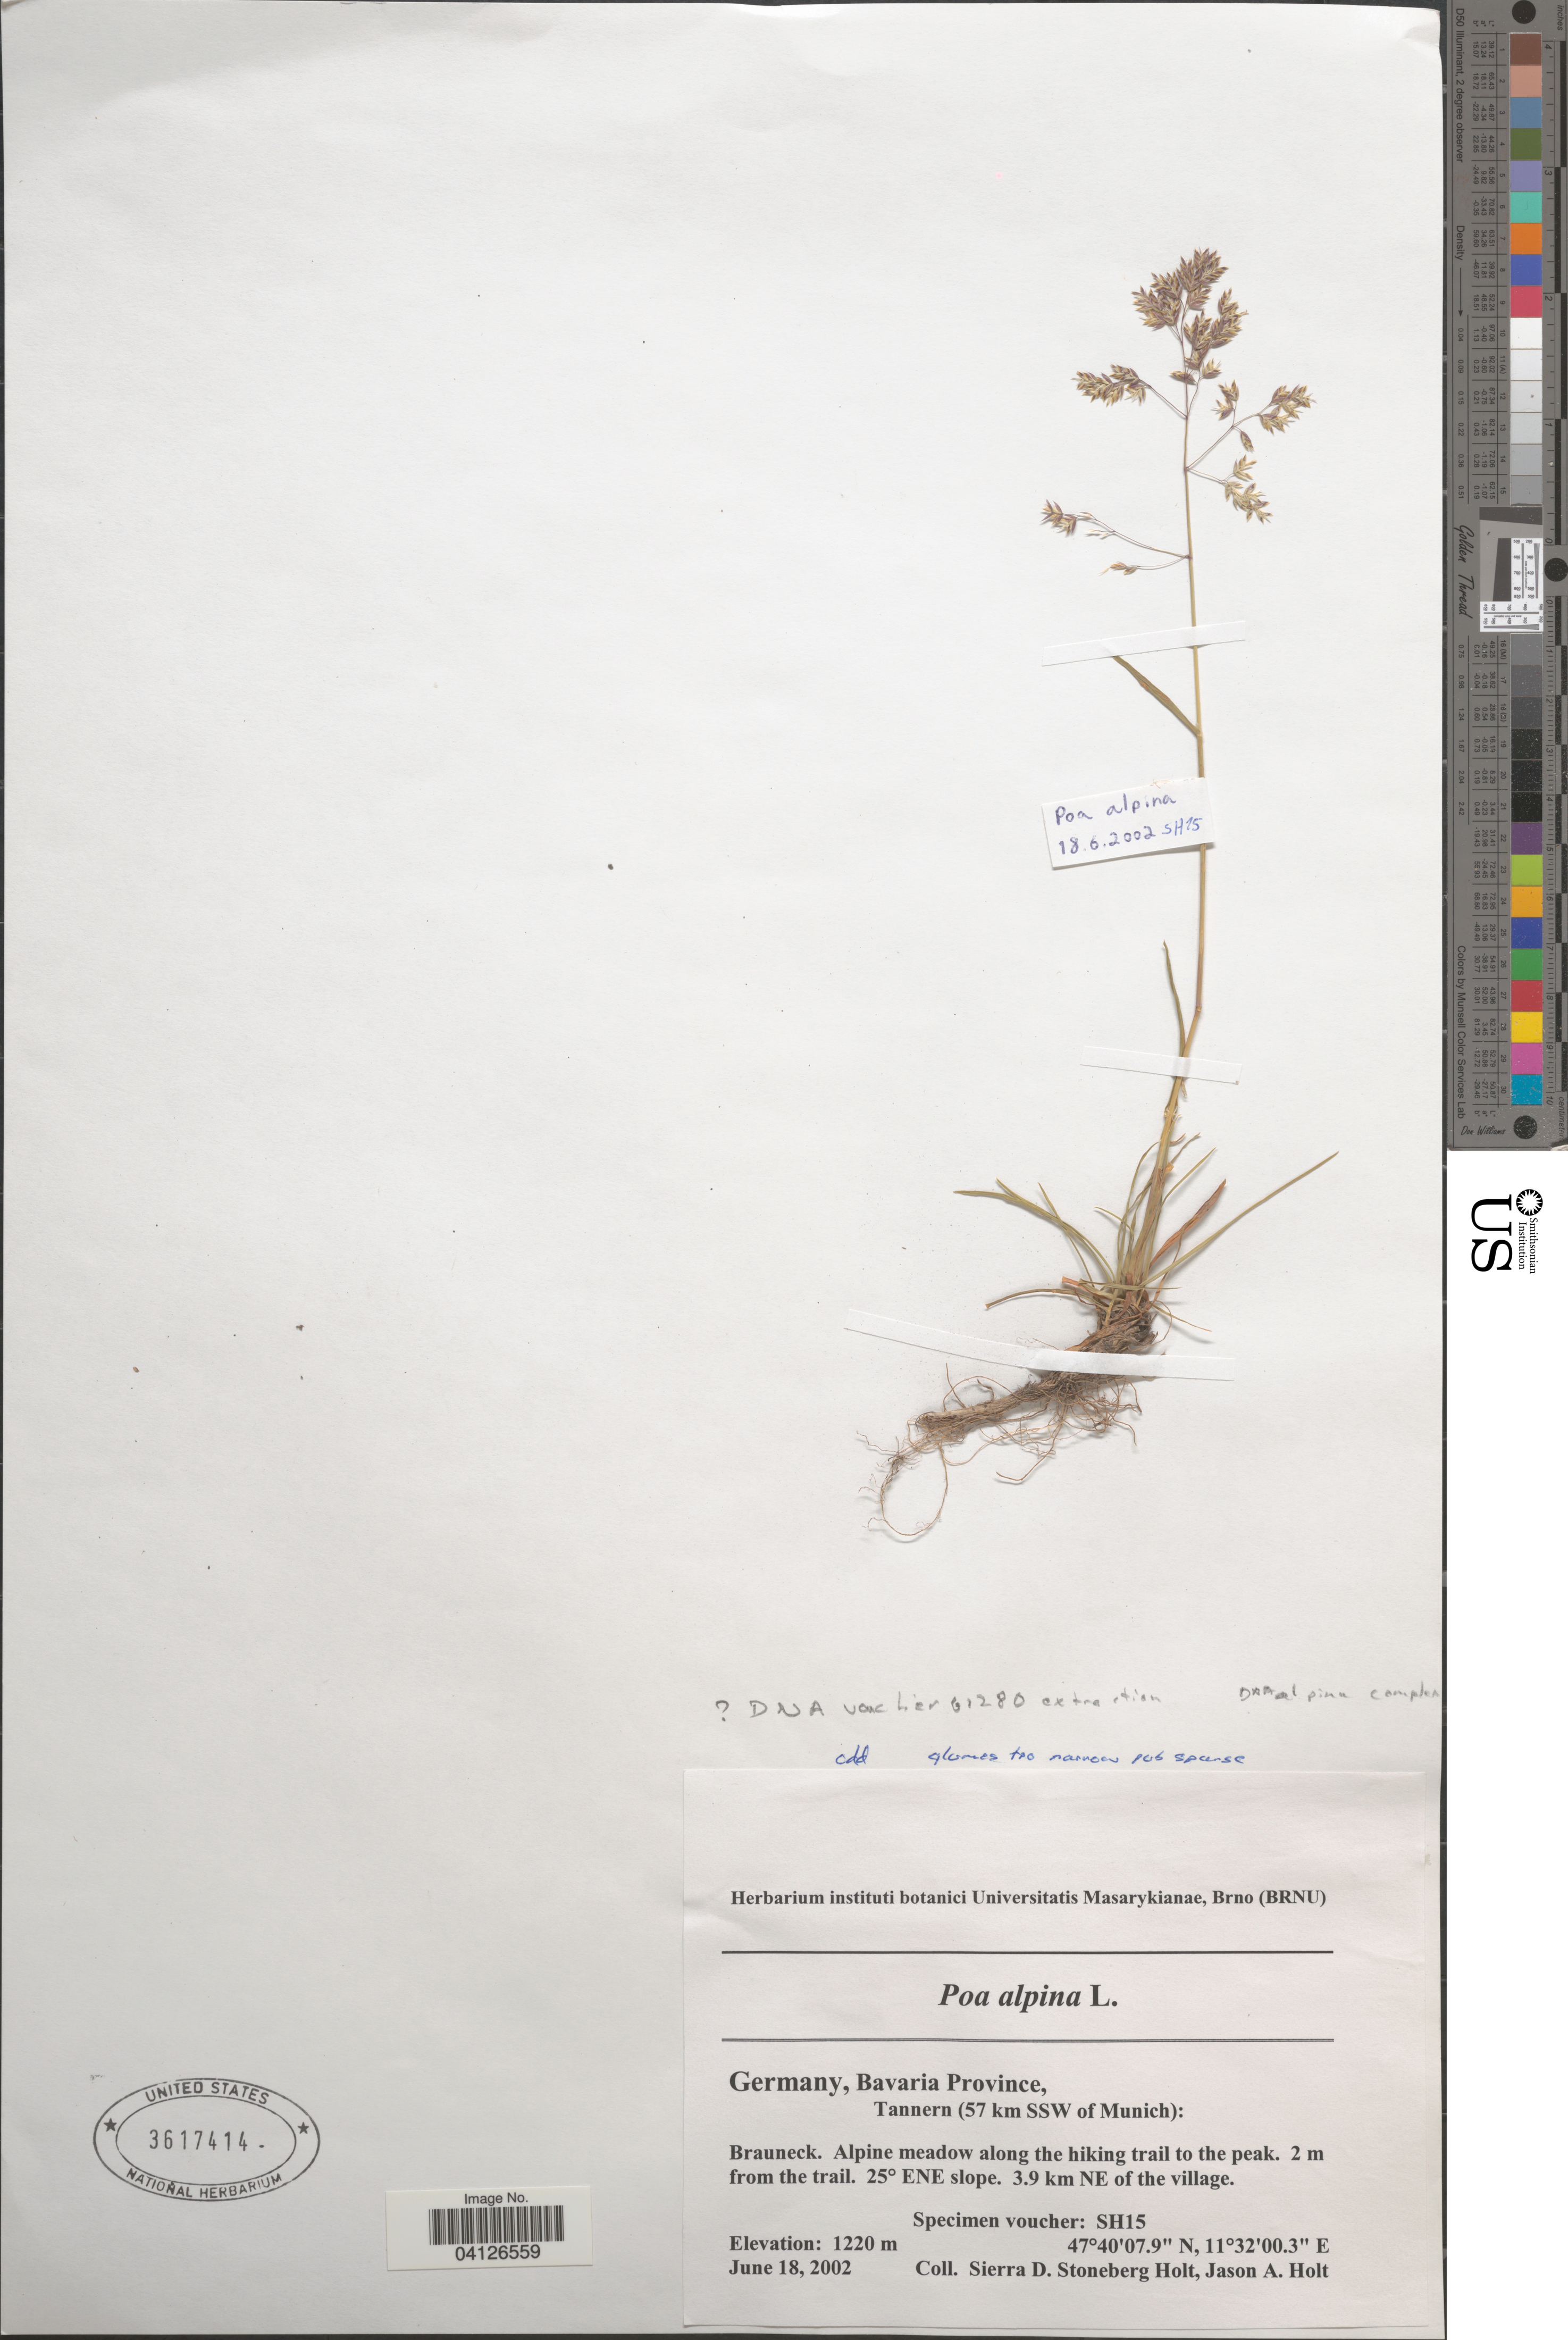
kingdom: Plantae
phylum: Tracheophyta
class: Liliopsida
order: Poales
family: Poaceae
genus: Poa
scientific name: Poa alpina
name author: L.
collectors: S. Holt & J. A. Holt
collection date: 2002-06-18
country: Germany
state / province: Bayern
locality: Bavaria Province, Tannern (57 km SSW of Munich): Brauneck. Alpine meadow along the hiking trail to the peak. 2 m from the trail. 25° ENE slope. 3.9 km NE of the village.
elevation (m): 1220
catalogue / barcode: US 3617414